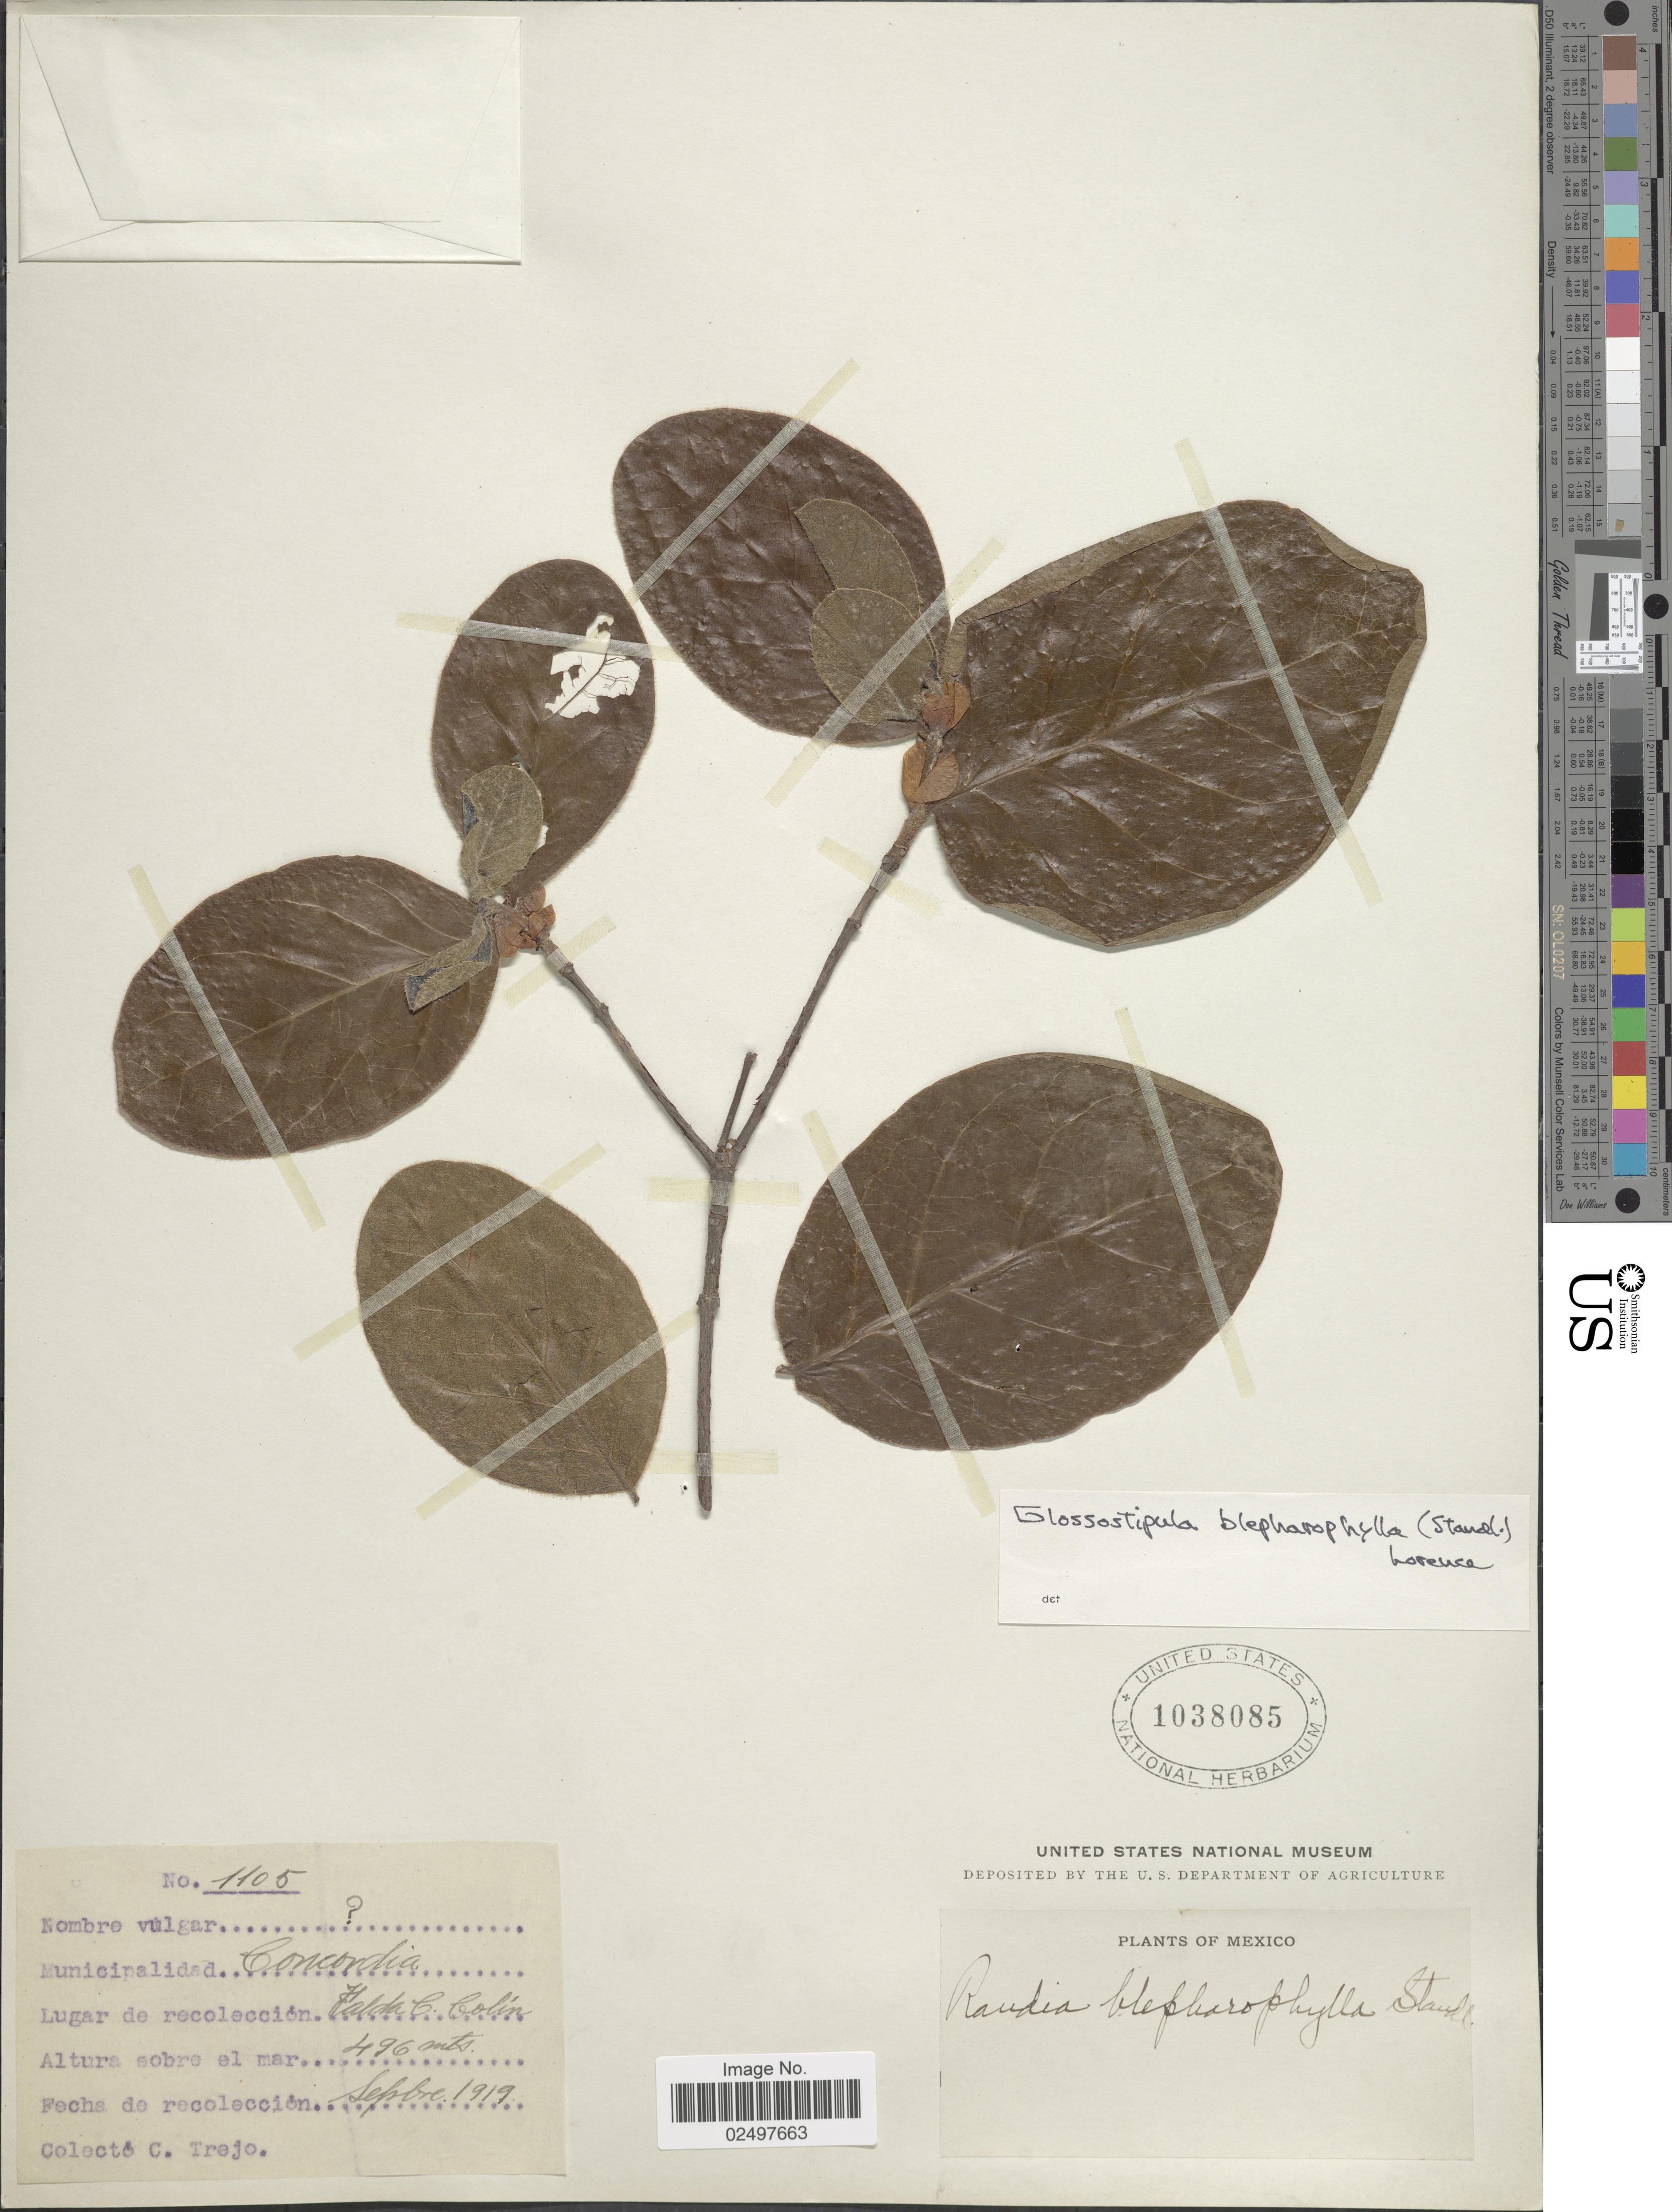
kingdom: Plantae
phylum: Tracheophyta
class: Magnoliopsida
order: Gentianales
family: Rubiaceae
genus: Glossostipula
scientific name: Glossostipula blepharophylla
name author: (Standl.) Lorence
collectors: C. Trejo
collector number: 1105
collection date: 1919-09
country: Mexico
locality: Municipalidad Concordia, Falda C. Colin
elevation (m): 496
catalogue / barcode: US 1038085